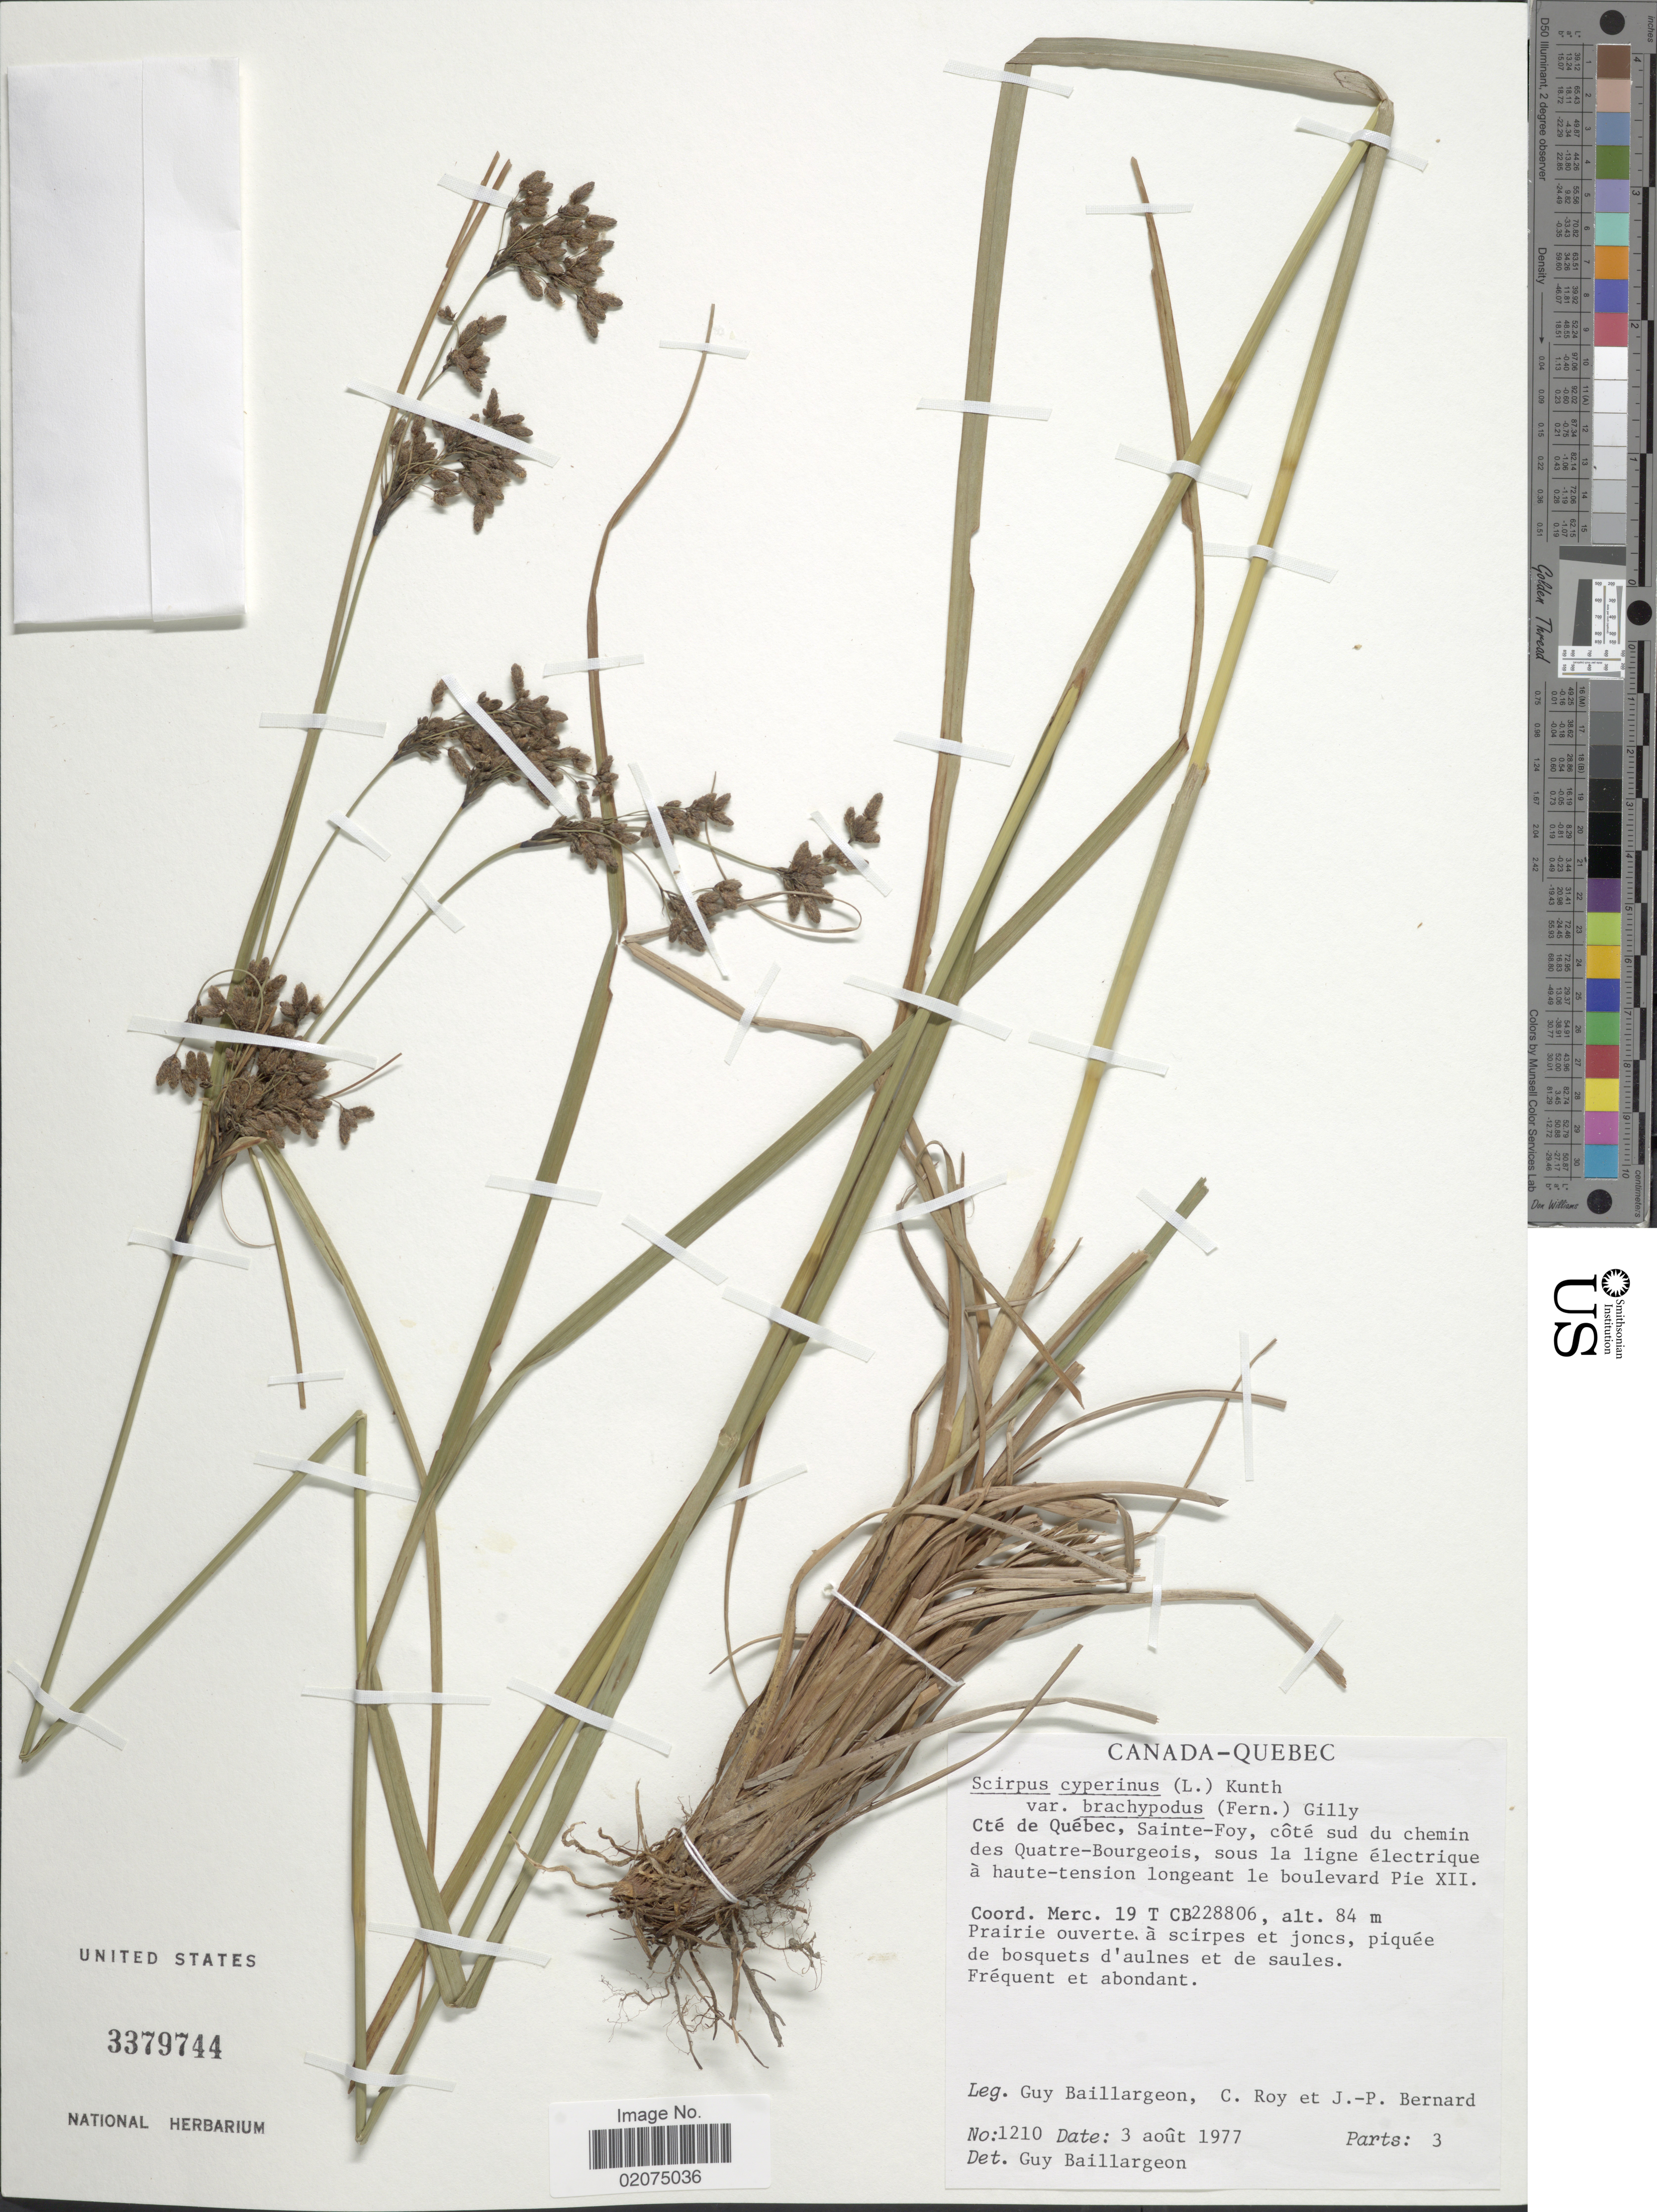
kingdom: Plantae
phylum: Tracheophyta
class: Liliopsida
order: Poales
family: Cyperaceae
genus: Scirpus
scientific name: Scirpus cyperinus (L.) Kunth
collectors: G. Baillargeon, C. Roy & J.-P. Bernard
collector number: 1210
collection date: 1977-08-03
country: Canada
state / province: Quebec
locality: Cte de Quebec, Sainte-Foy, cote sud du chemin des Quatre-Bourgeois, Pie XII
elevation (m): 84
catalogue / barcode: US 3379744